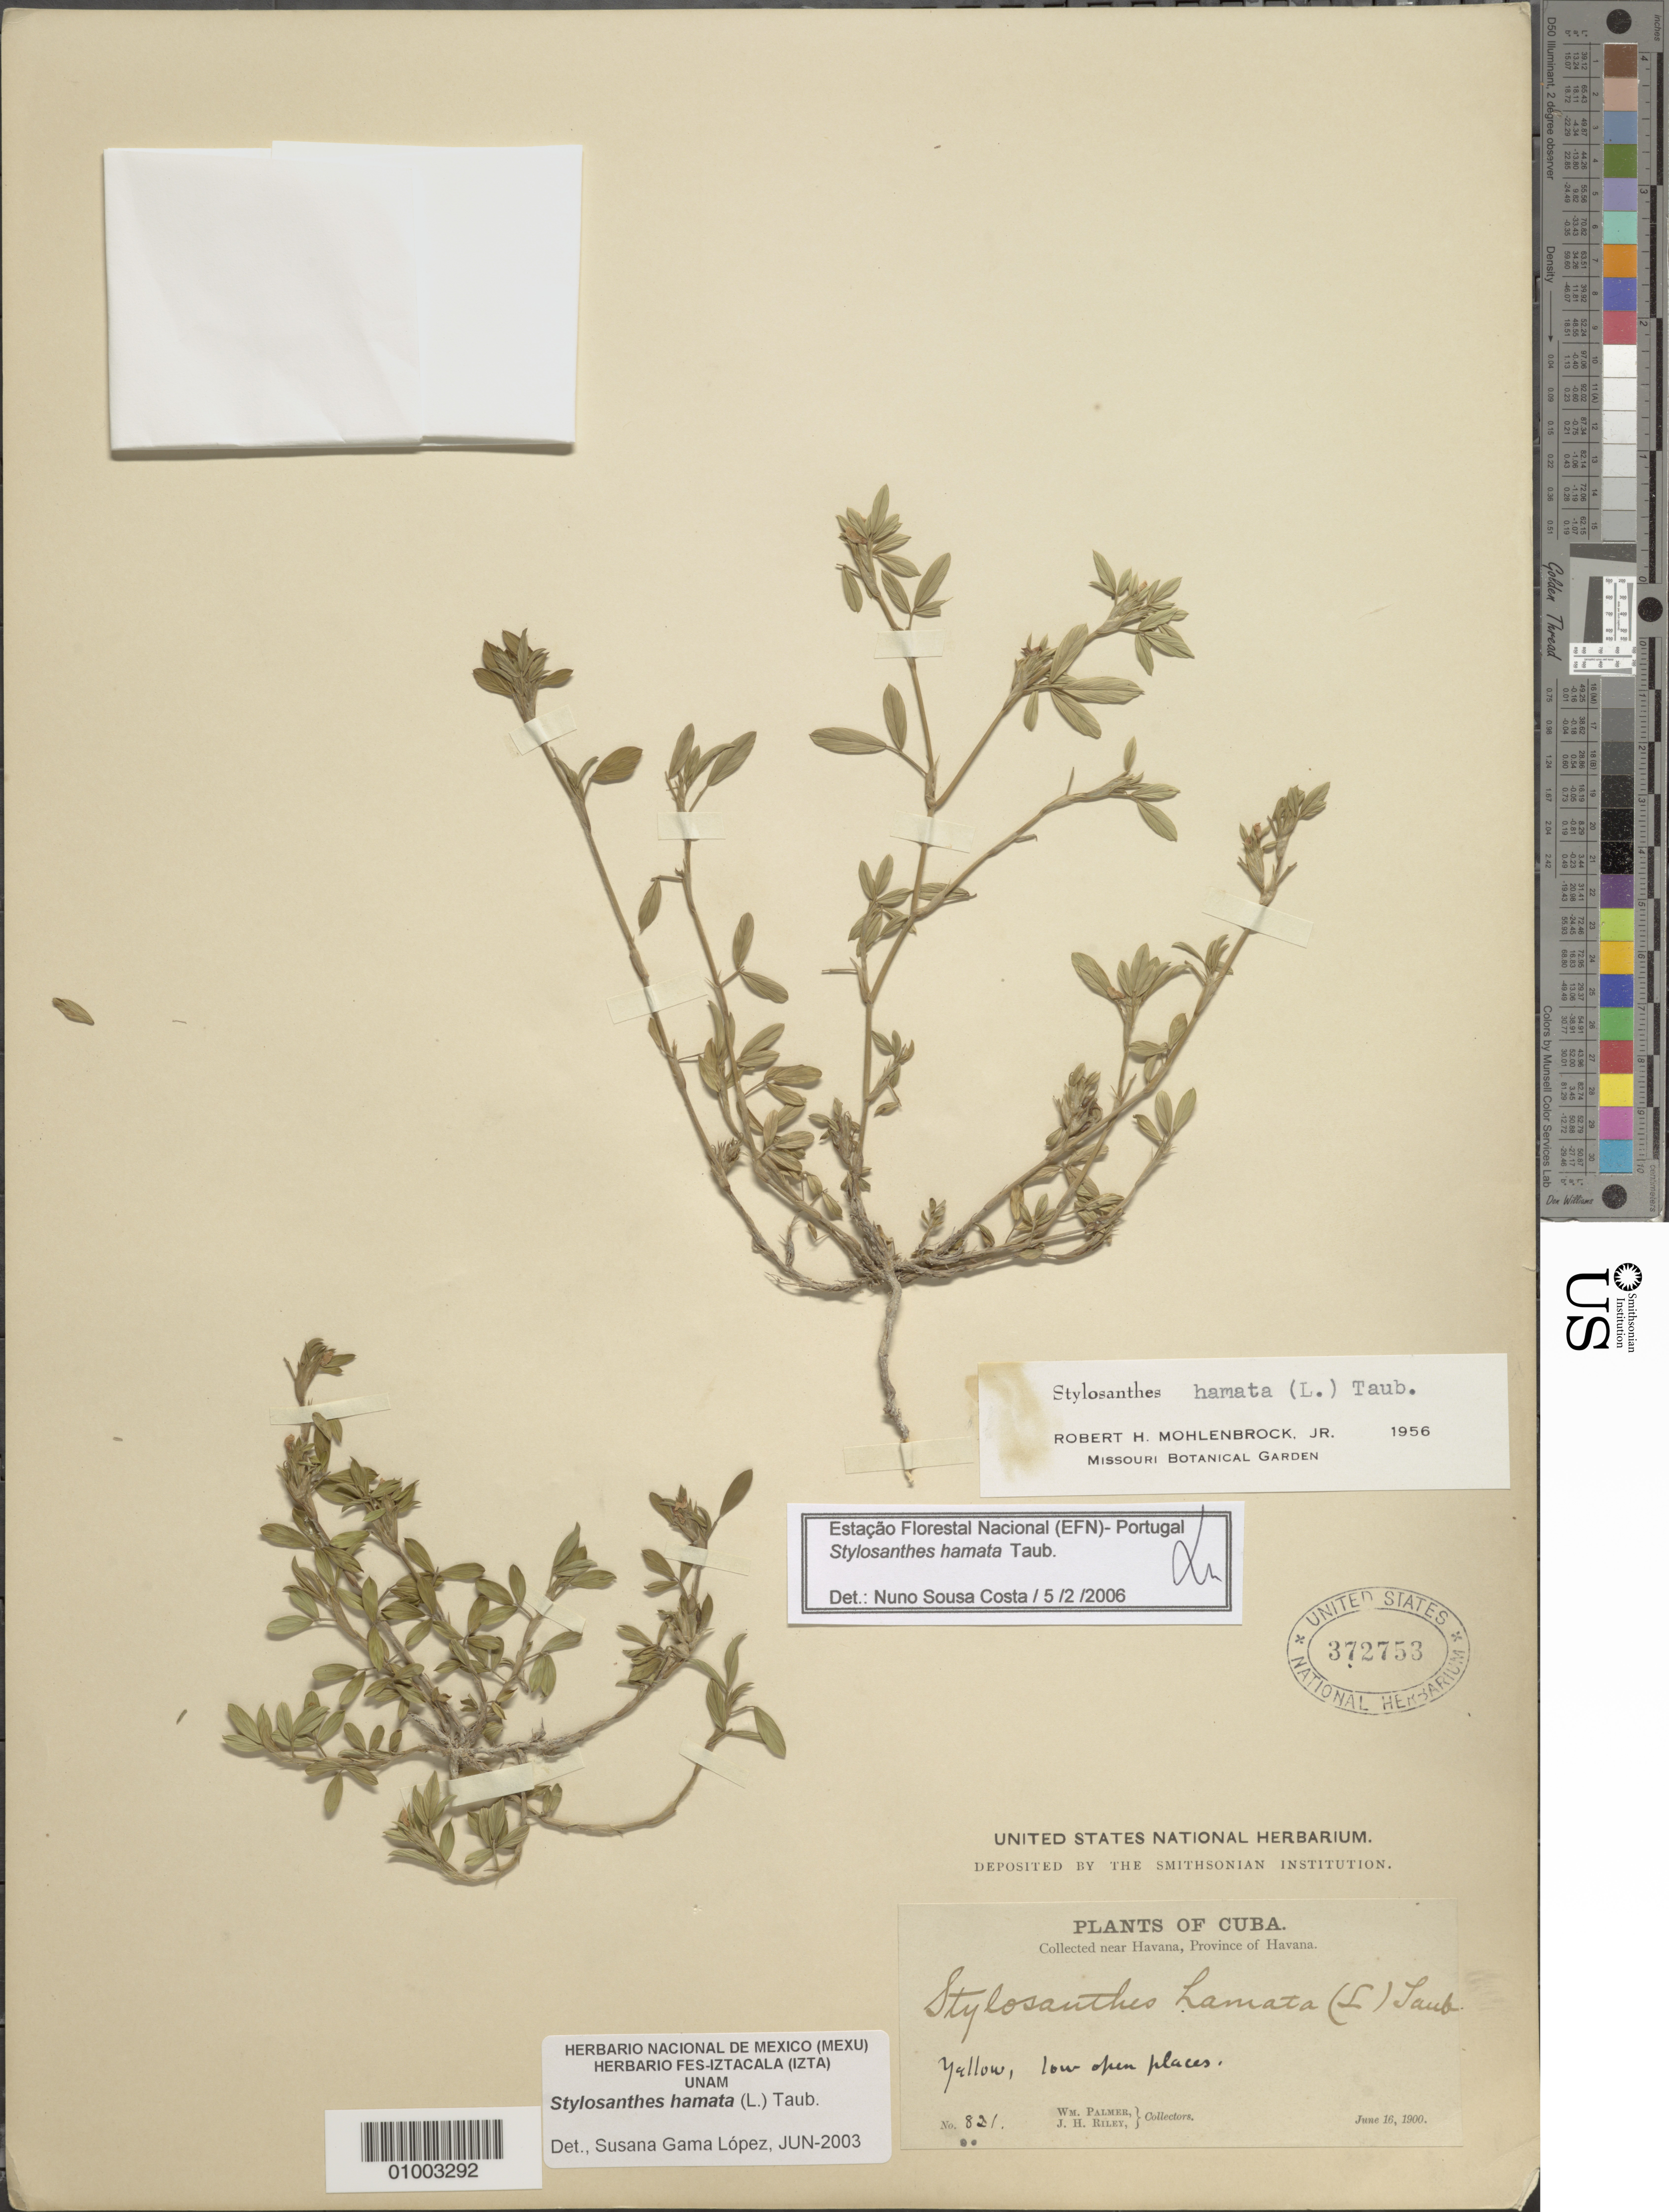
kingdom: Plantae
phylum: Tracheophyta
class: Magnoliopsida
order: Fabales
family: Fabaceae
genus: Stylosanthes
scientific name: Stylosanthes hamata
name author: (L.) Taub.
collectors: W. Palmer & J. H. Riley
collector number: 821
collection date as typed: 16 Jun 1900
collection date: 1900-06-16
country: Cuba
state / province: La Habana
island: Cuba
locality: La Habana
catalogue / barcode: US 372753